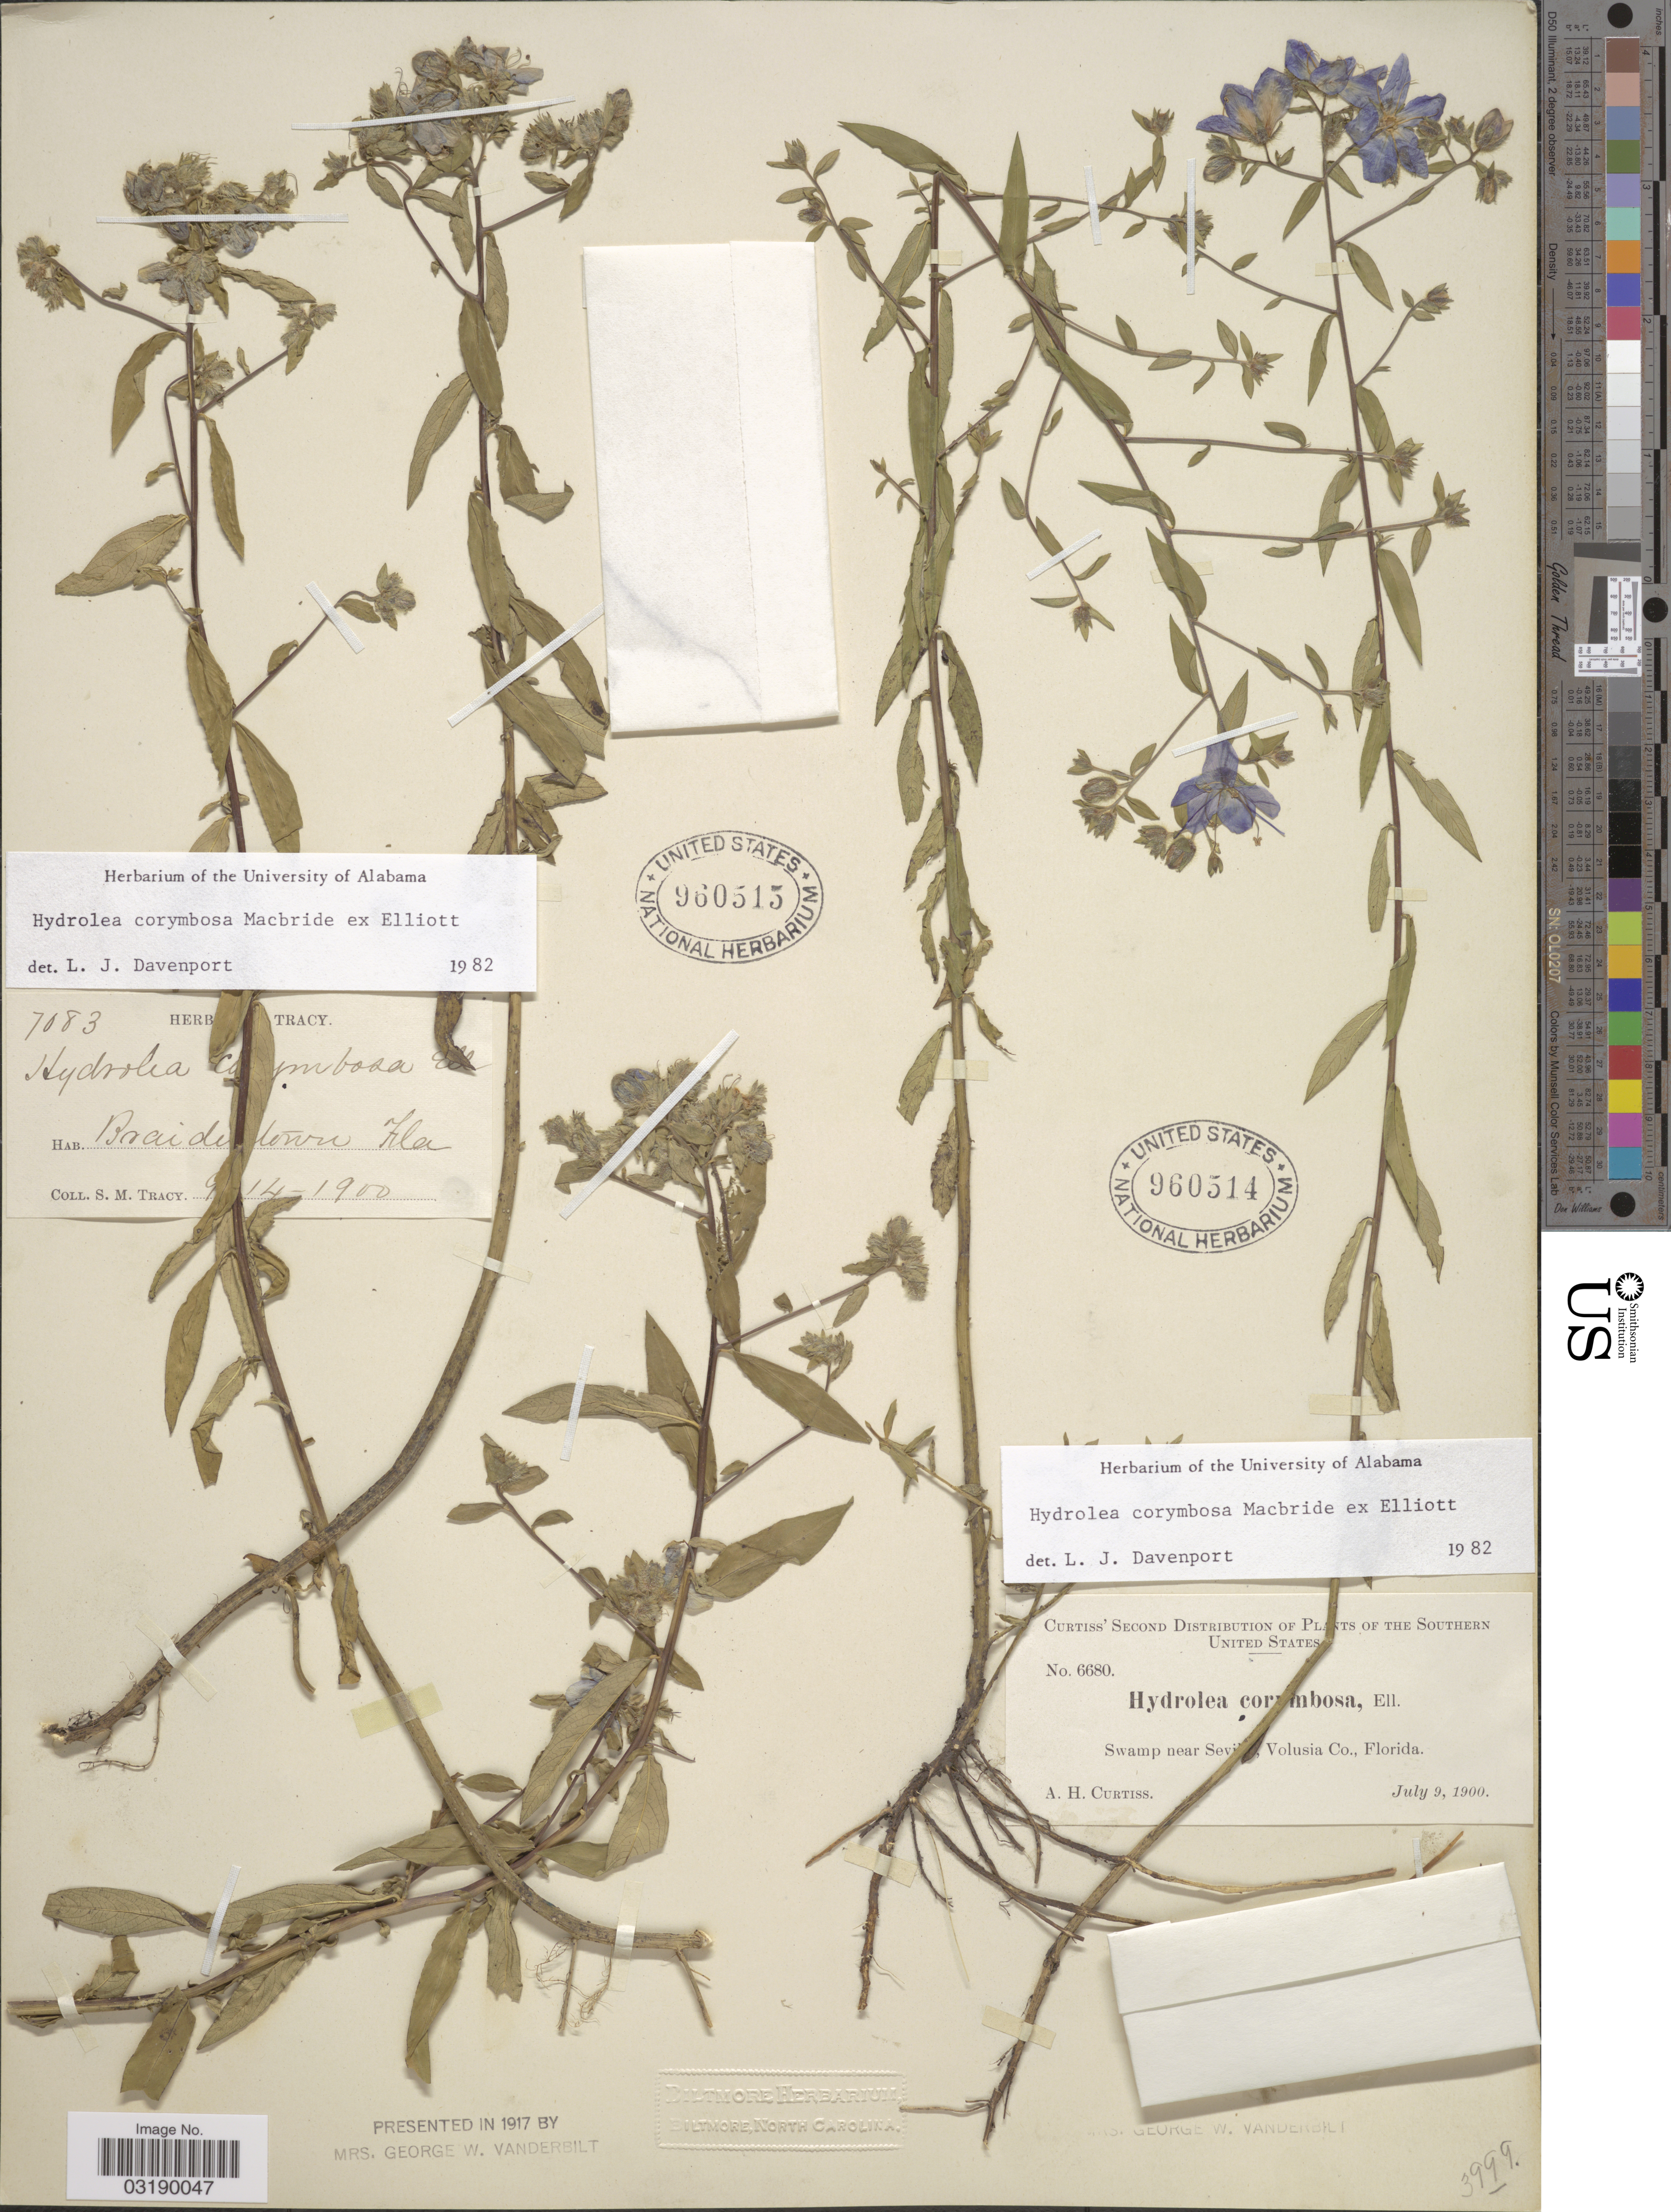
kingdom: Plantae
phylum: Tracheophyta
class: Magnoliopsida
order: Solanales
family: Hydroleaceae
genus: Hydrolea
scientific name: Hydrolea corymbosa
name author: J. Macbr. ex Elliott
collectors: A. Curtis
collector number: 6680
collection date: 1900-07-09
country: United States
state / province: Florida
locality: Southern United States. Swamp near Seville, Volusia Co.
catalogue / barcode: US 960514-2